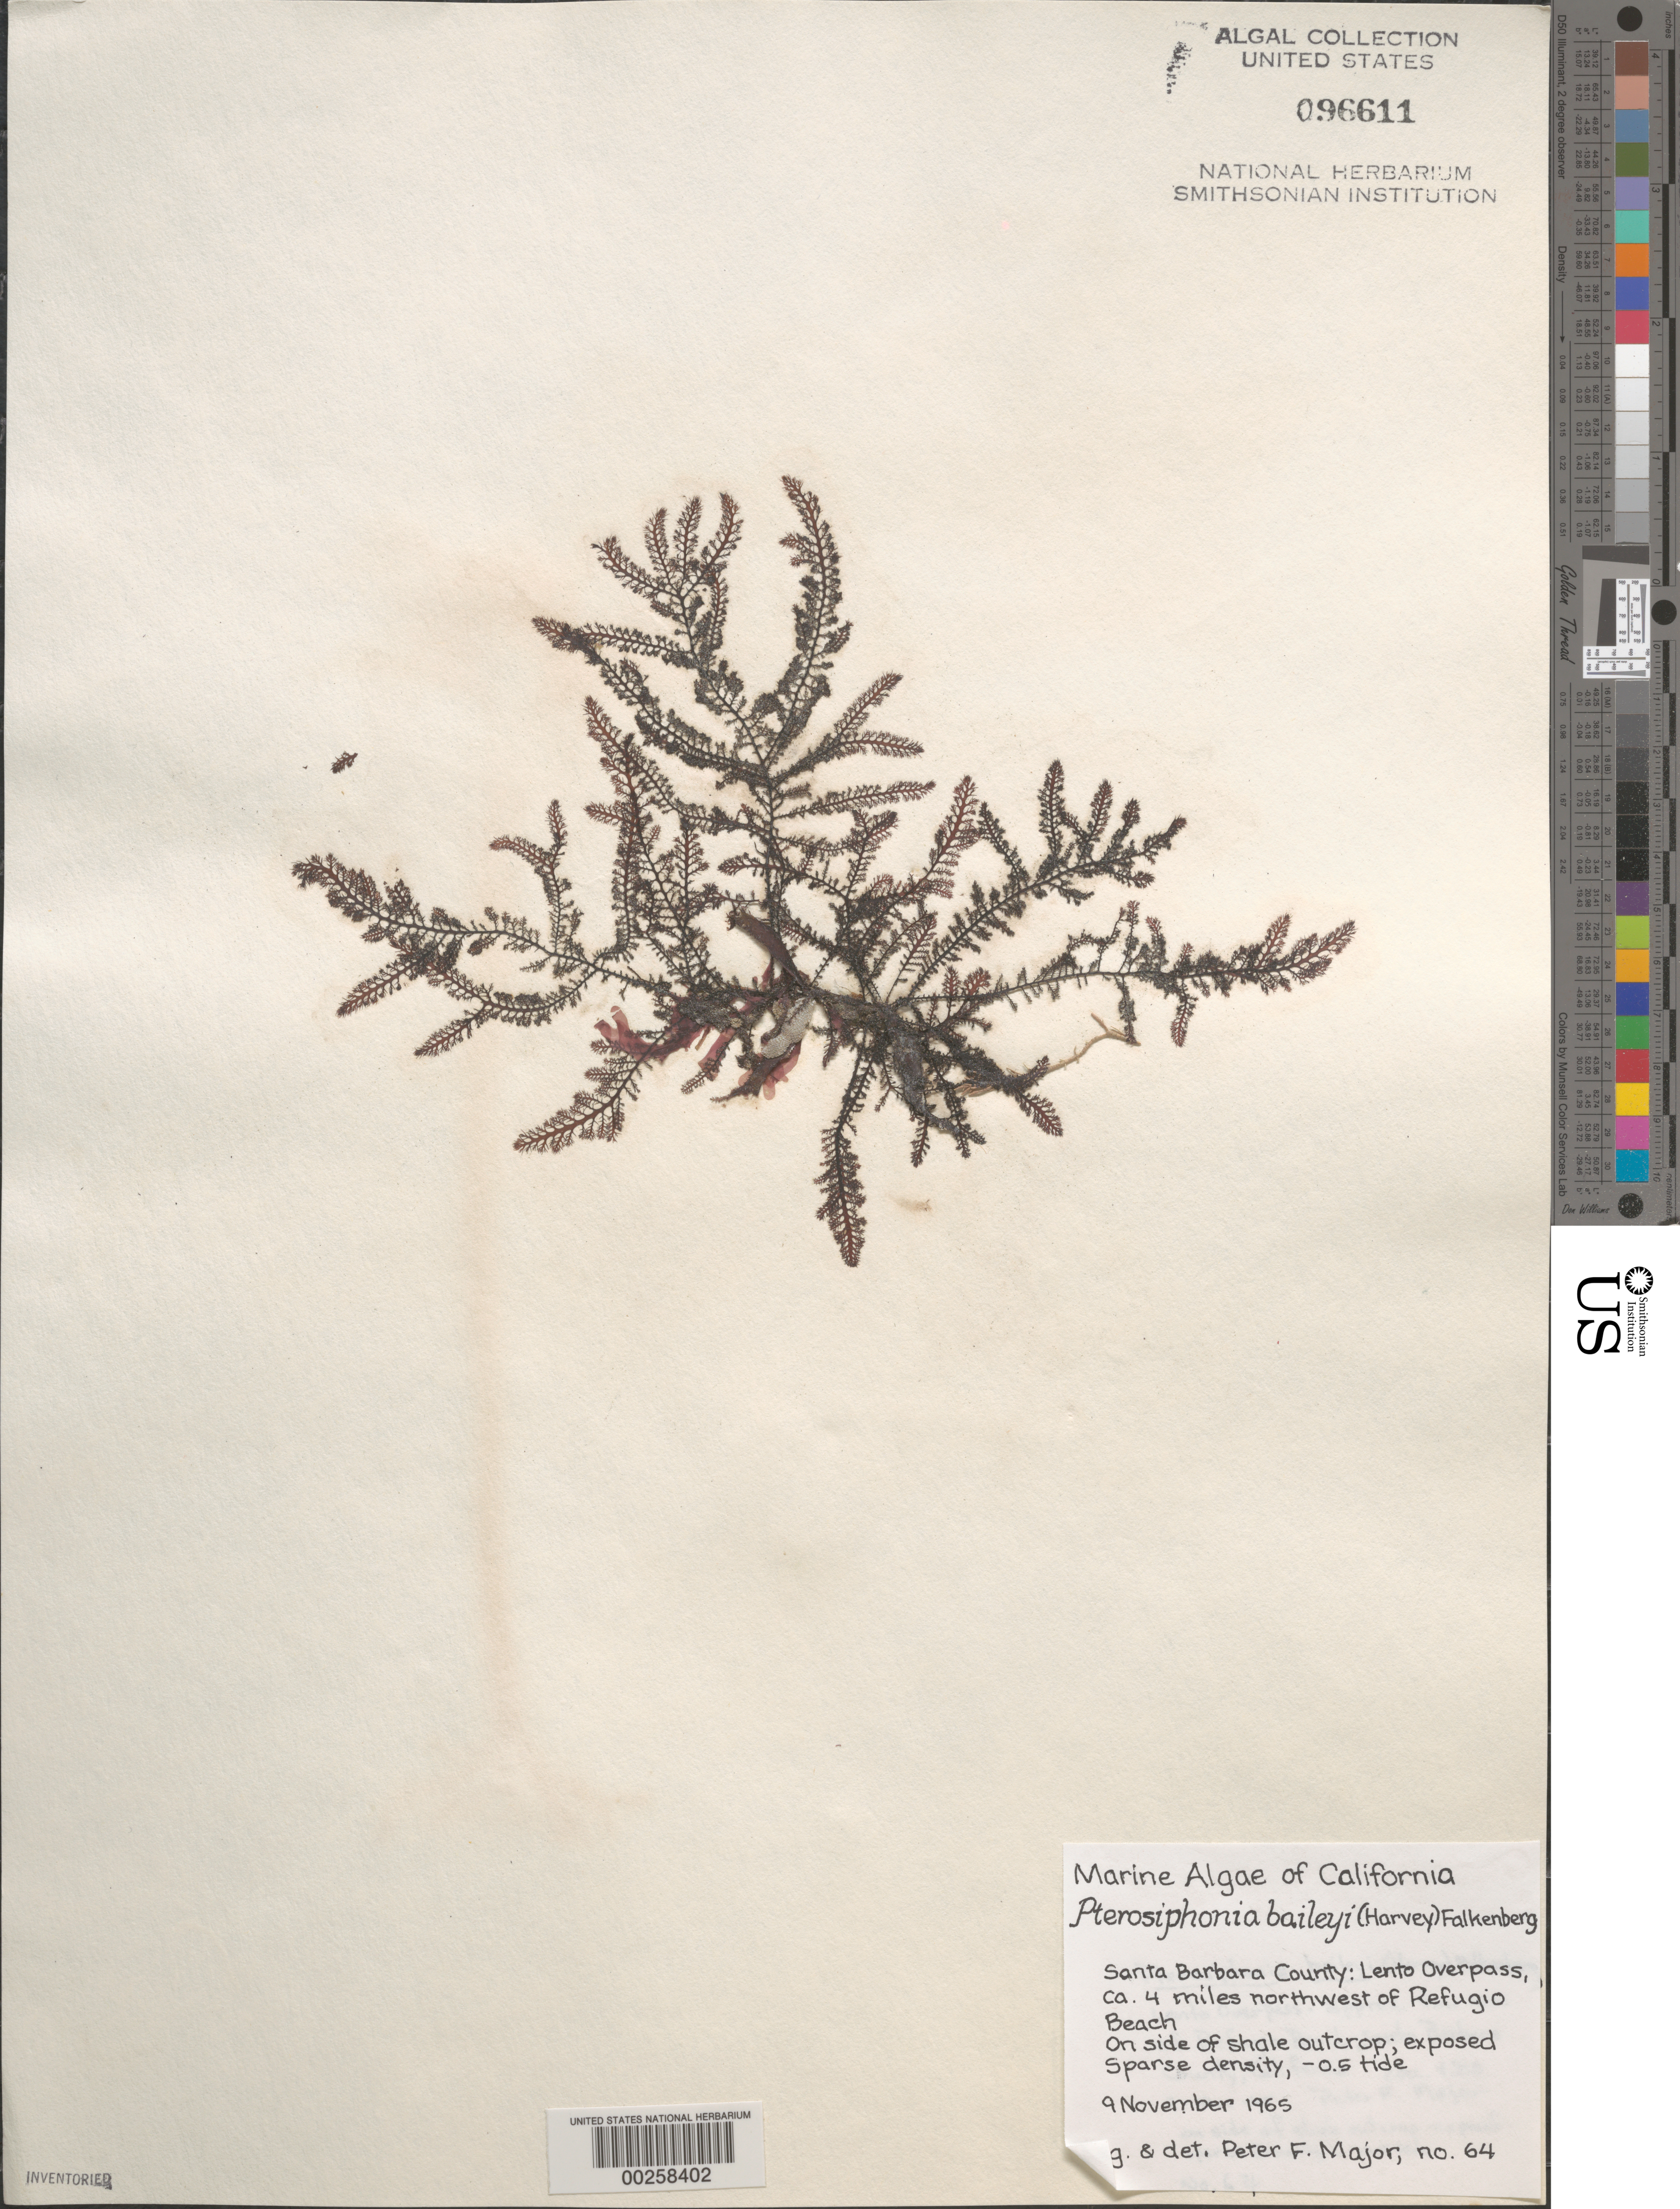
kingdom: Plantae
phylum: Rhodophyta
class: Florideophyceae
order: Ceramiales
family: Rhodomelaceae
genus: Symphyocladiella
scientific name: Symphyocladiella baileyi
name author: (Harvey) D.E.Bustamante et al.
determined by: Algae name updating Project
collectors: P. Major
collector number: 64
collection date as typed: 09 Nov 1965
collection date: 1965-11-09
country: United States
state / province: California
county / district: Santa Barbara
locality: Lento Overpass, ca. 4 miles northwest of Refugio Beach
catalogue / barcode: US 96611